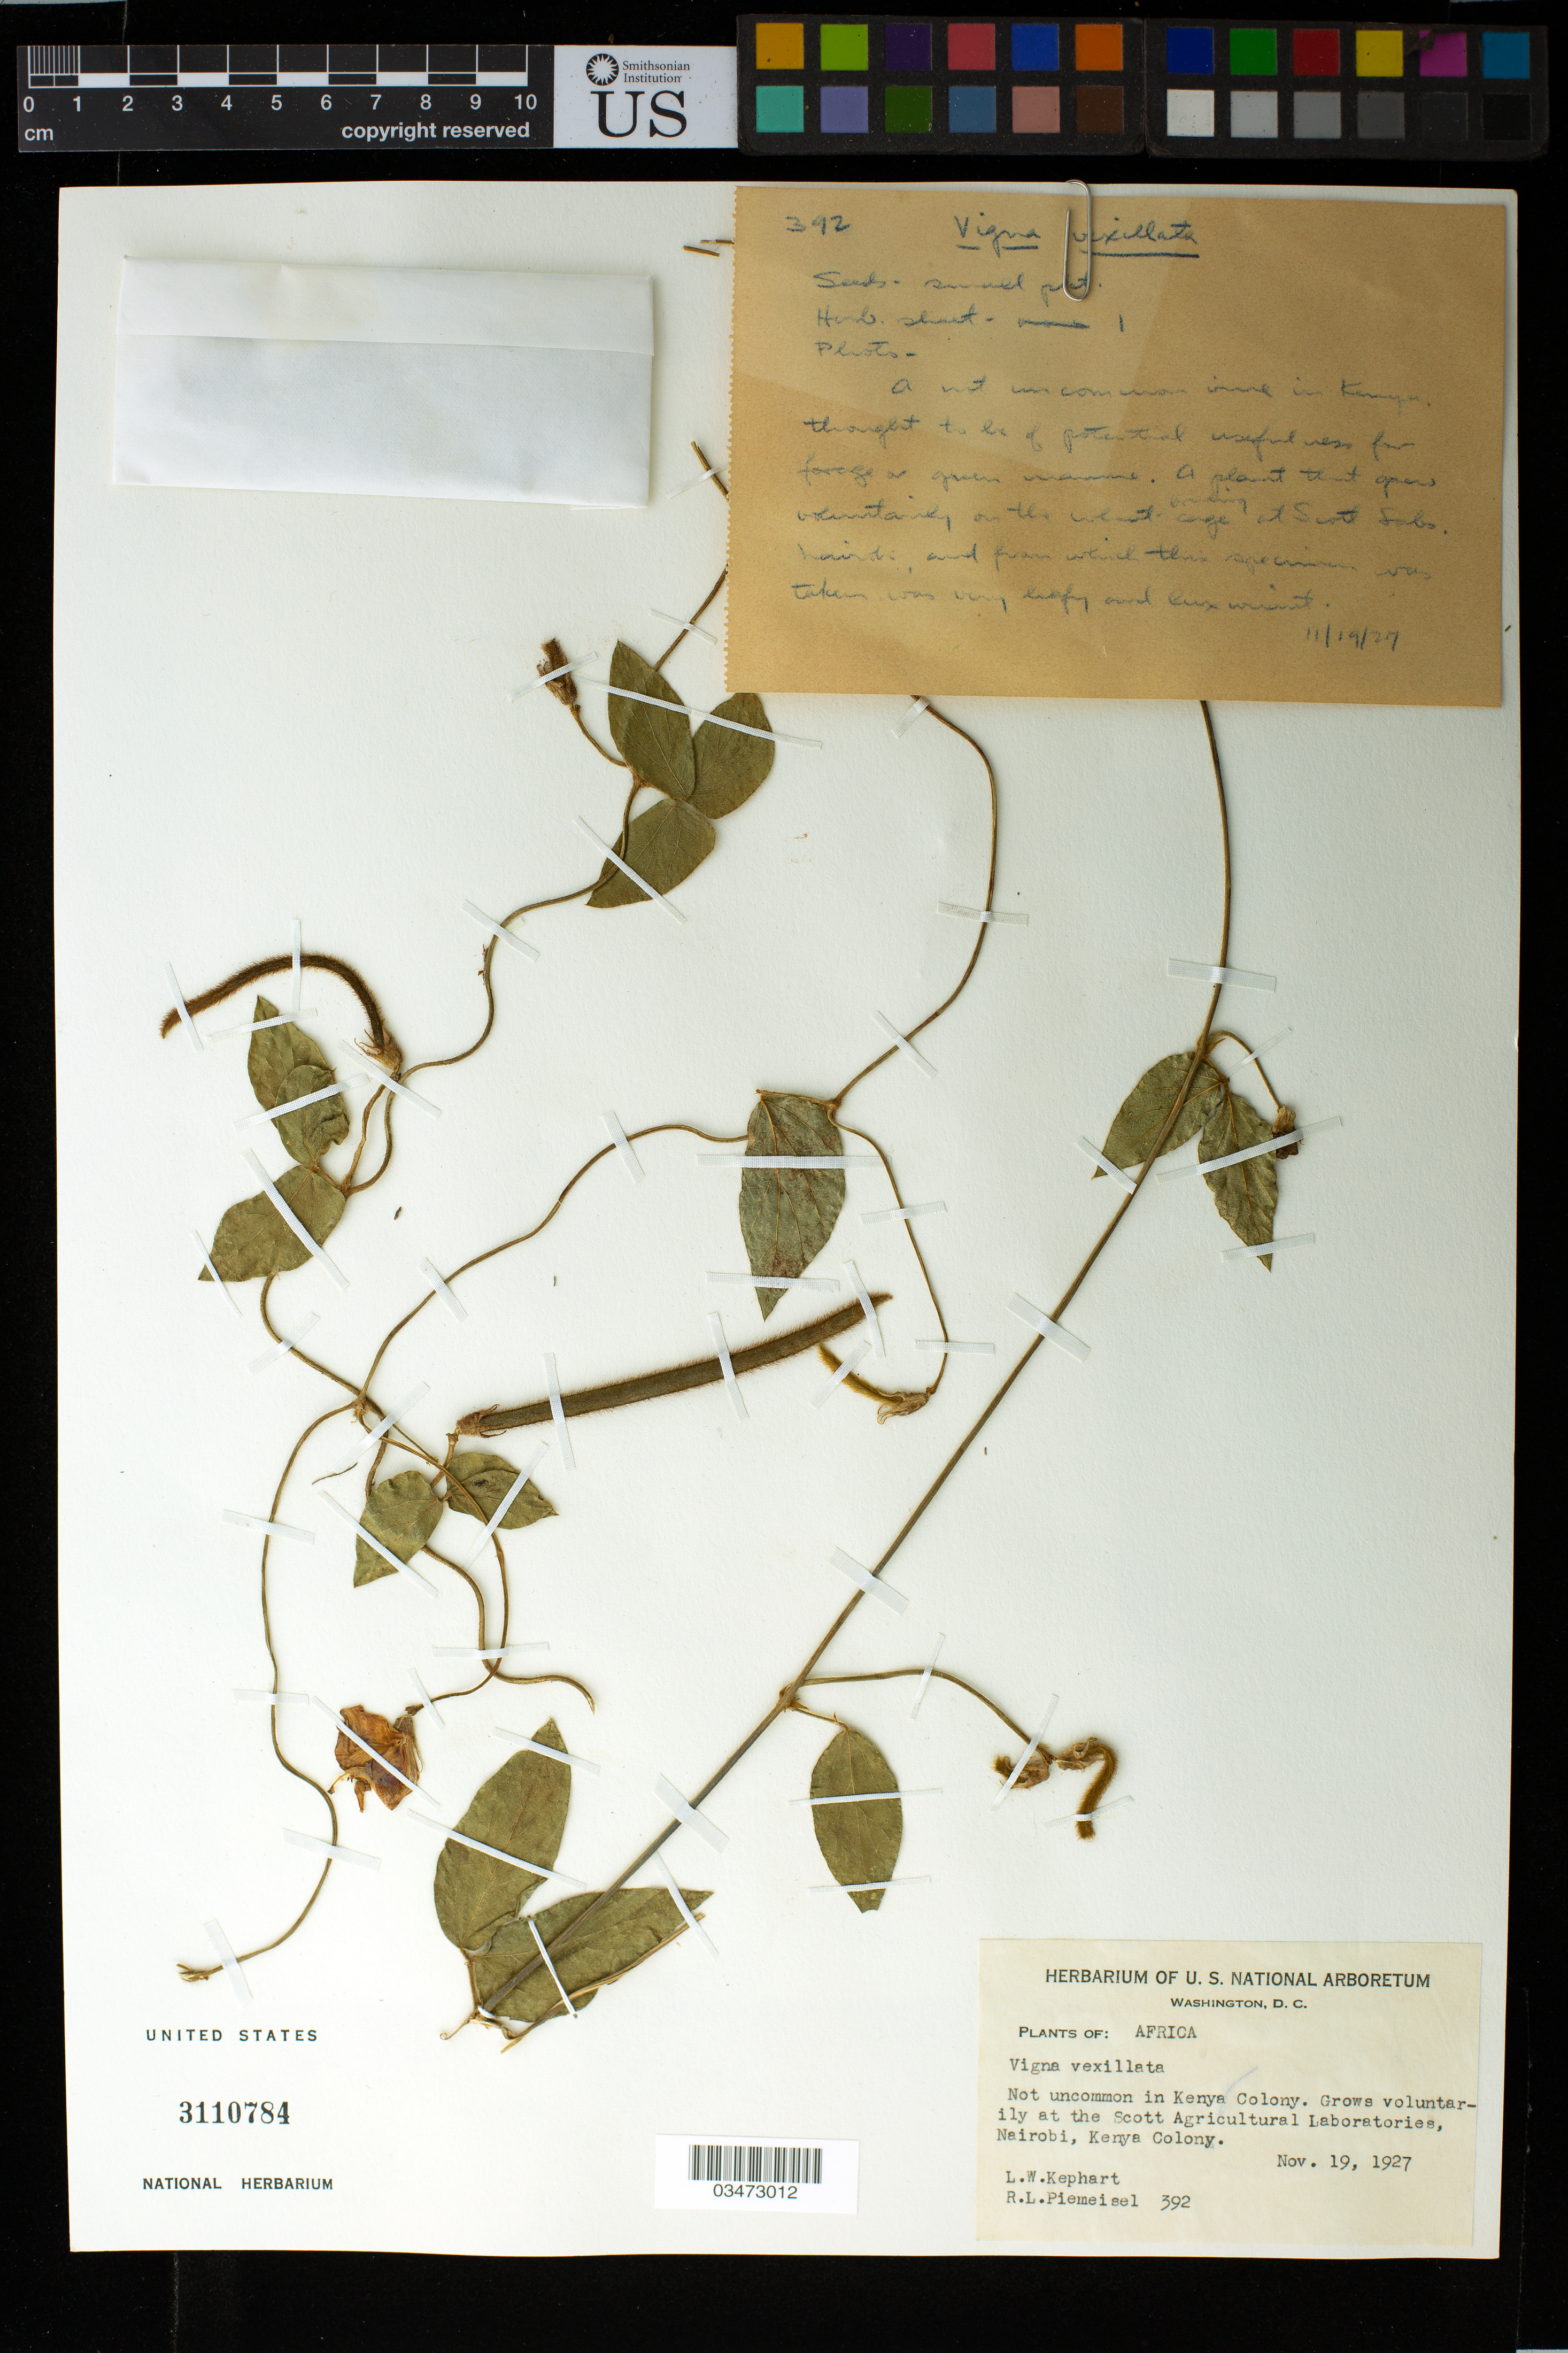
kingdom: Plantae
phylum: Tracheophyta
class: Magnoliopsida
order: Fabales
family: Fabaceae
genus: Vigna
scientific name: Vigna vexillata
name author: (L.) A. Rich.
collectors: L. W. Kephart & R. L. Piemeisel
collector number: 392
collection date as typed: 19 Nov 1927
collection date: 1927-11-19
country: Kenya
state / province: Nairobi Area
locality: Not uncommon in Kenya Colony. Grow voluntarily at the Scott Agricultural Laboratories, Nairobi, Kenya Colony.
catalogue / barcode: US 3110784